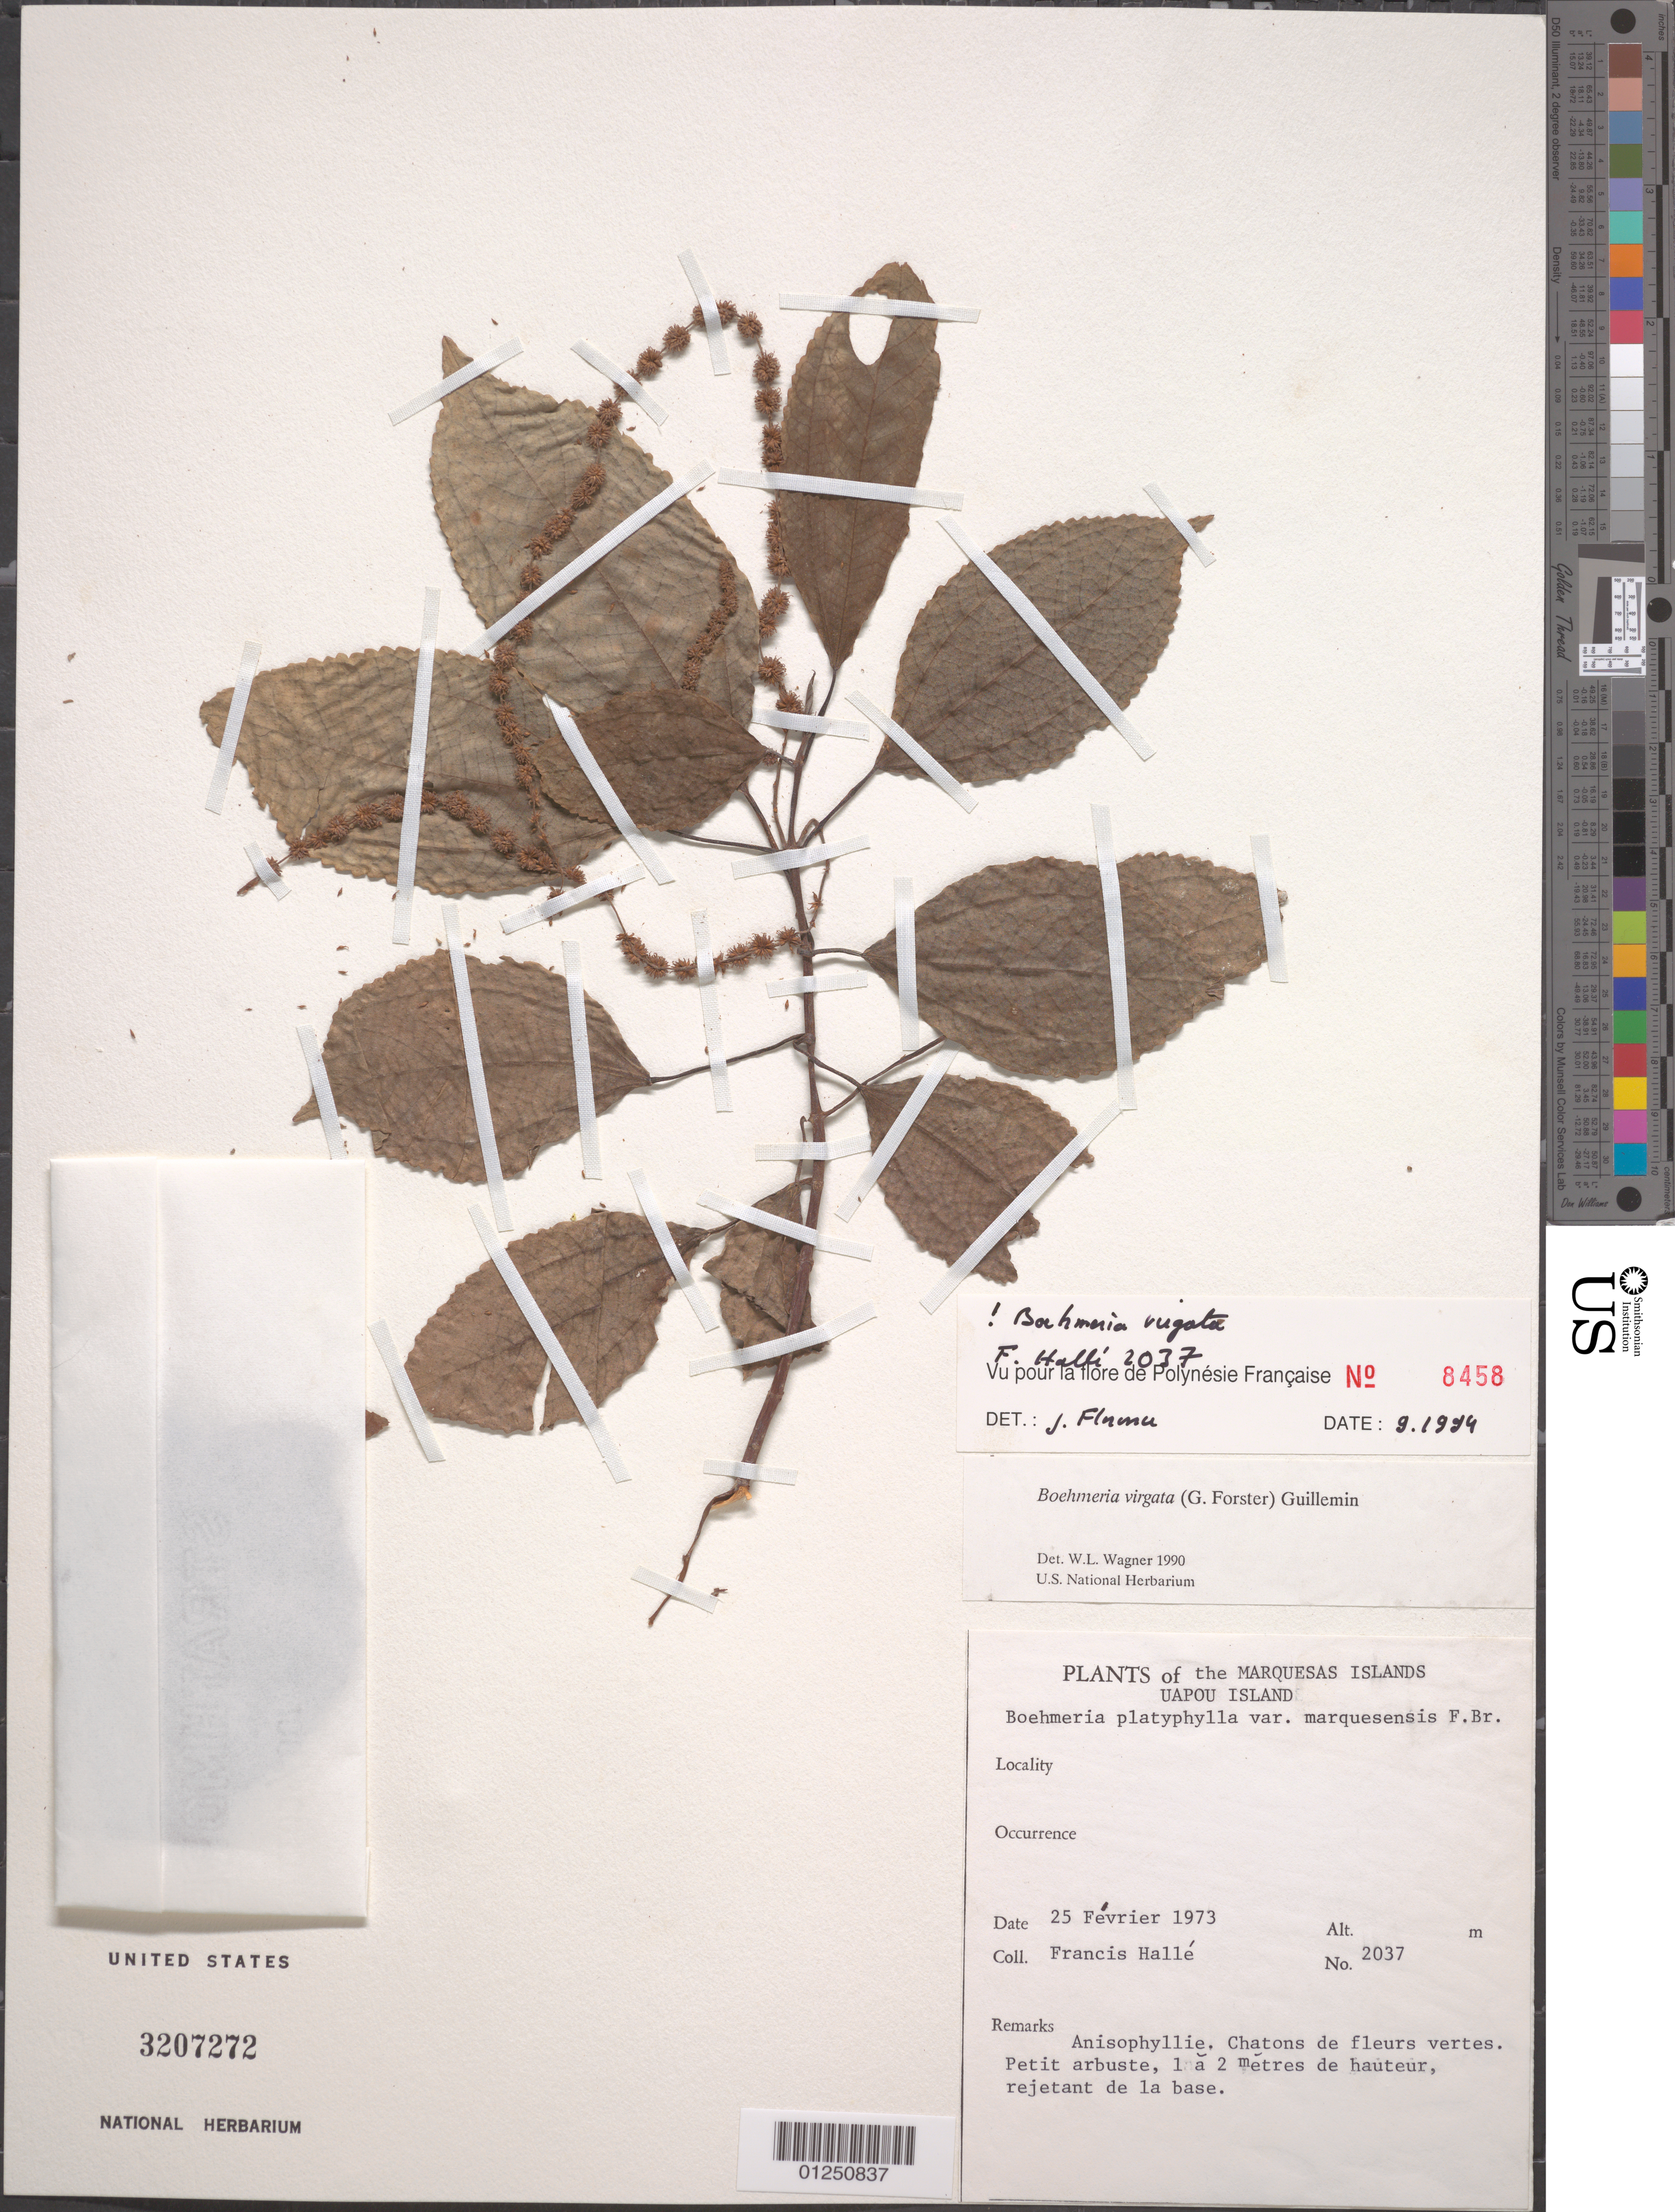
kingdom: Plantae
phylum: Tracheophyta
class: Magnoliopsida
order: Rosales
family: Urticaceae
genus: Boehmeria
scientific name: Boehmeria virgata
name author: (G. Forst.) Guill.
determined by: Wagner, W. L., (BOT), Smithsonian Institution - National Museum of Natural History (UNITED STATES)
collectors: F. Hallé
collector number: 2037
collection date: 1973-02-25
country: French Polynesia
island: Ua Pou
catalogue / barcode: US 3207272